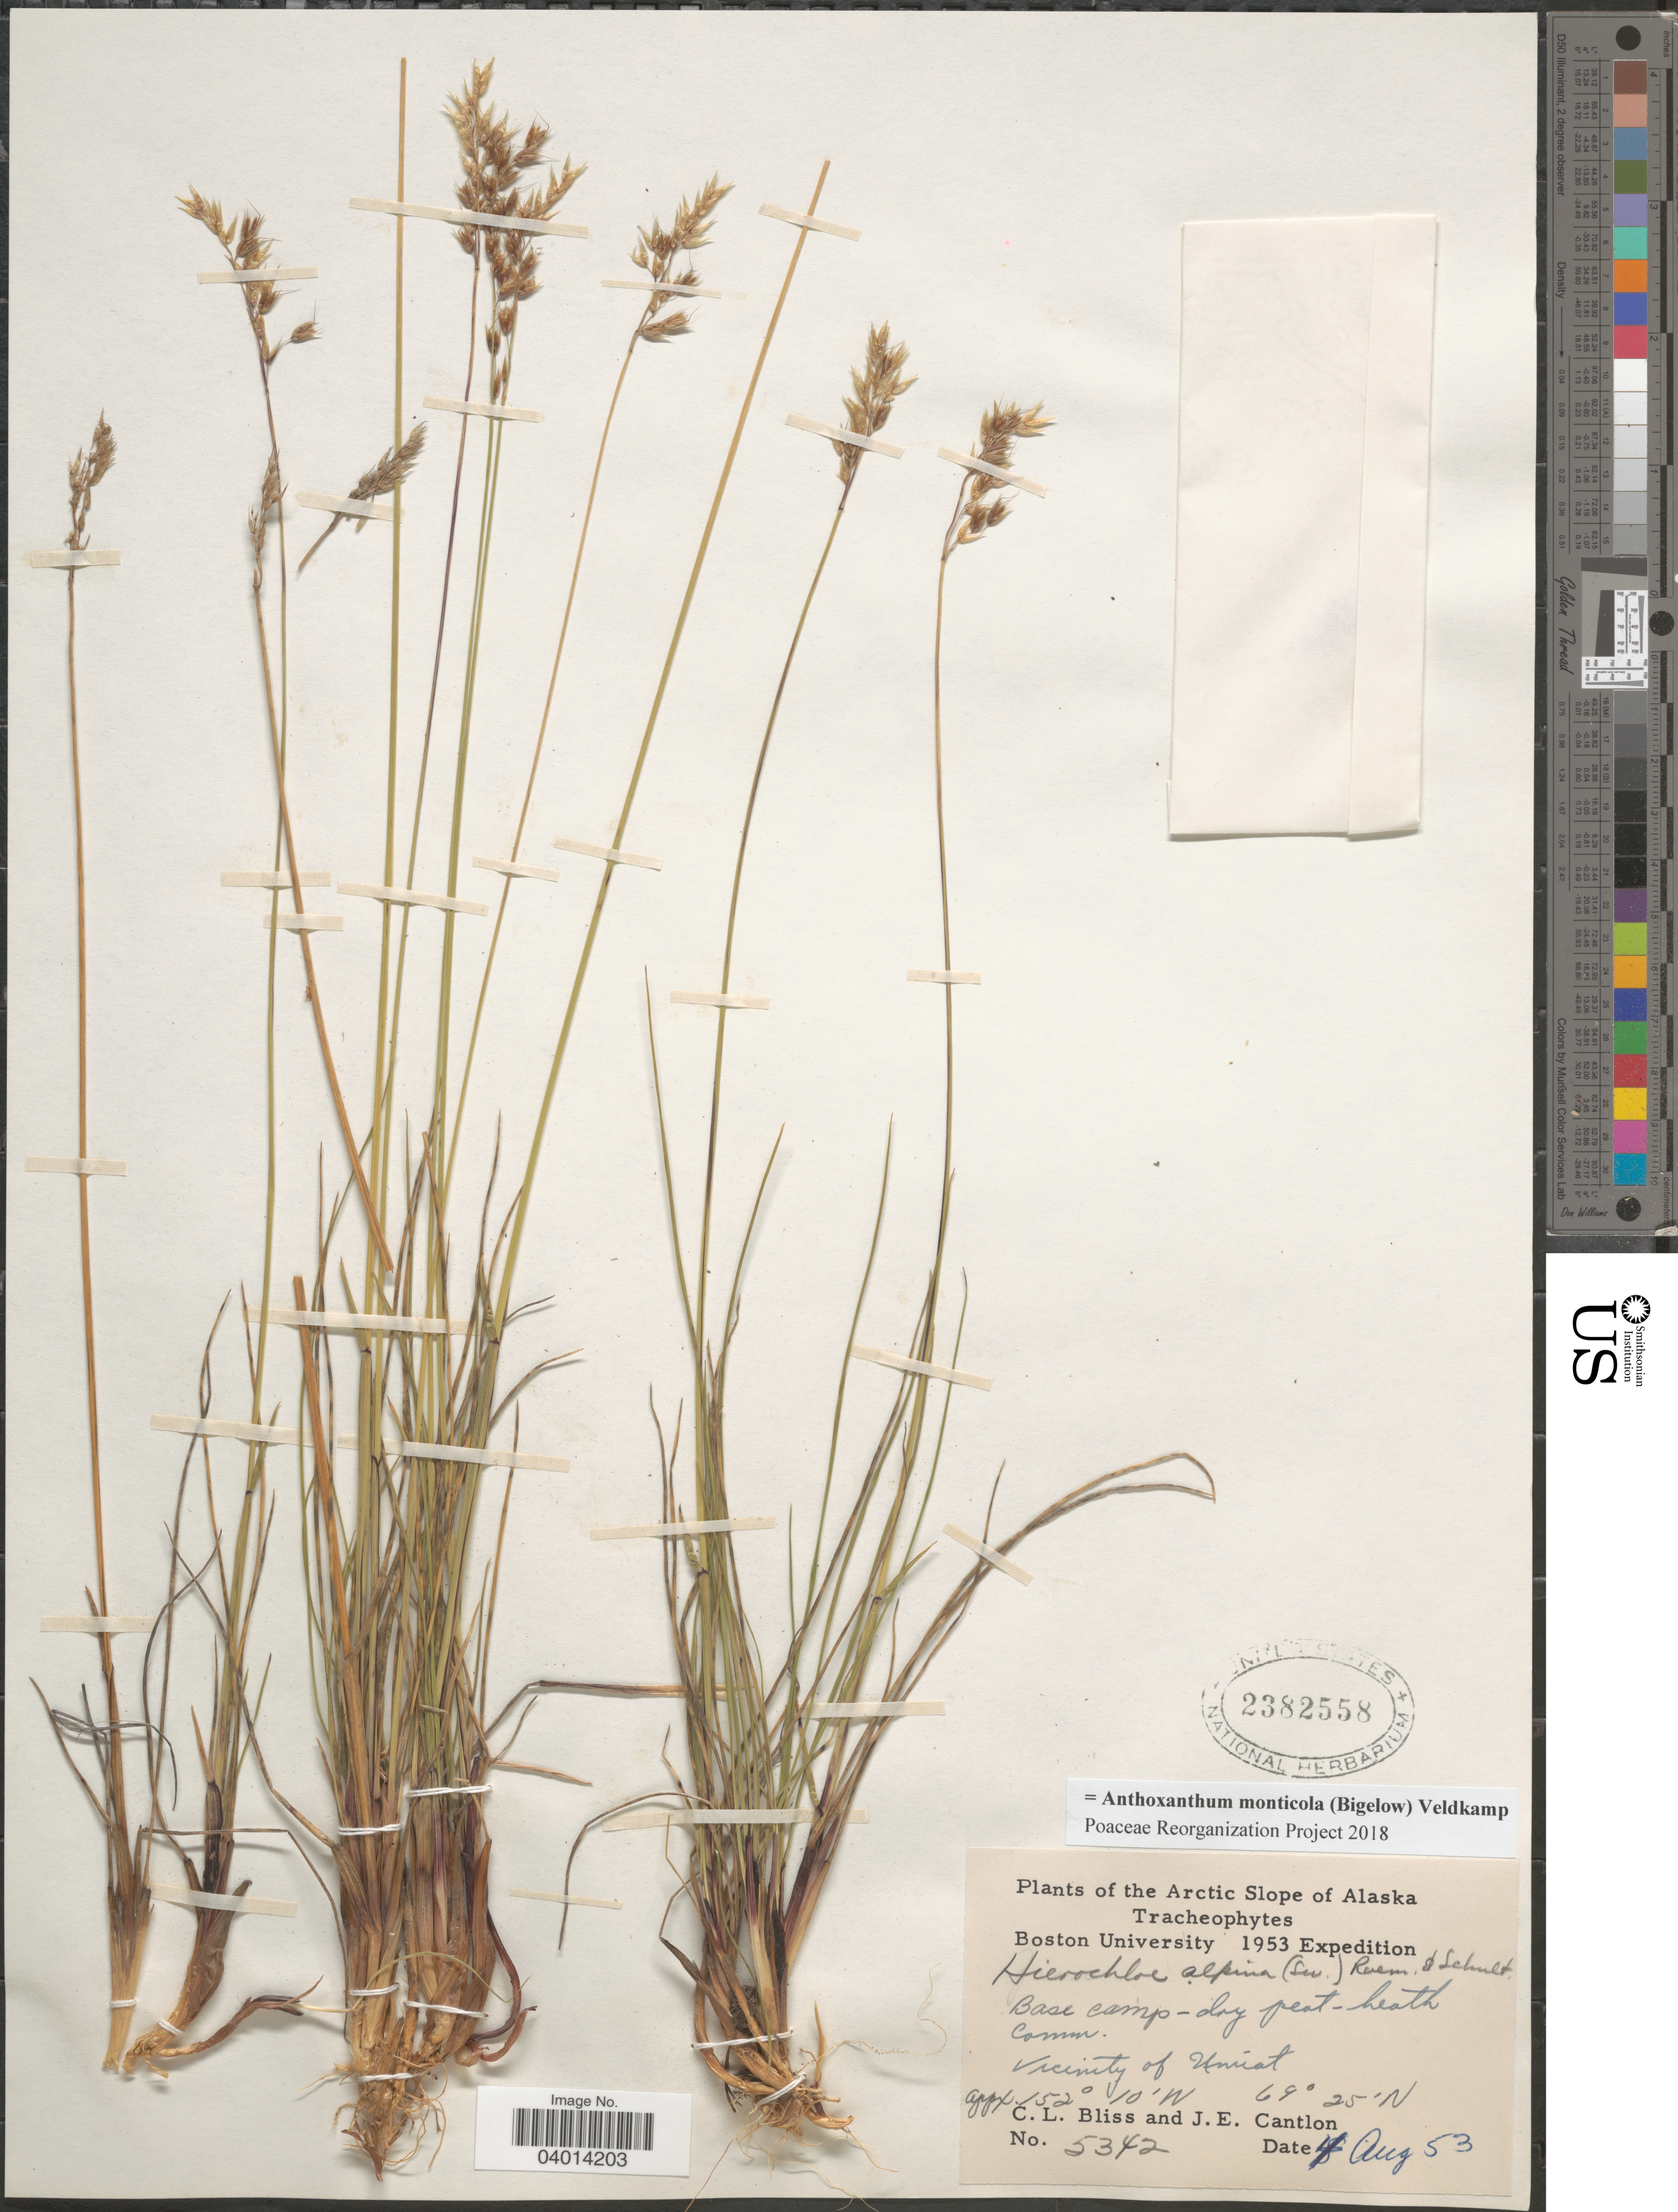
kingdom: Plantae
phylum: Tracheophyta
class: Liliopsida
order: Poales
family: Poaceae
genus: Anthoxanthum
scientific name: Anthoxanthum monticola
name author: (Bigelow) Veldkamp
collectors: C. Bliss & J. Cantlon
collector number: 5342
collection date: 1953-08-04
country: United States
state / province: Alaska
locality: Arctic Slope of Alaska. Base camp. Vicinity of Umiat.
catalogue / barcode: US 2382558